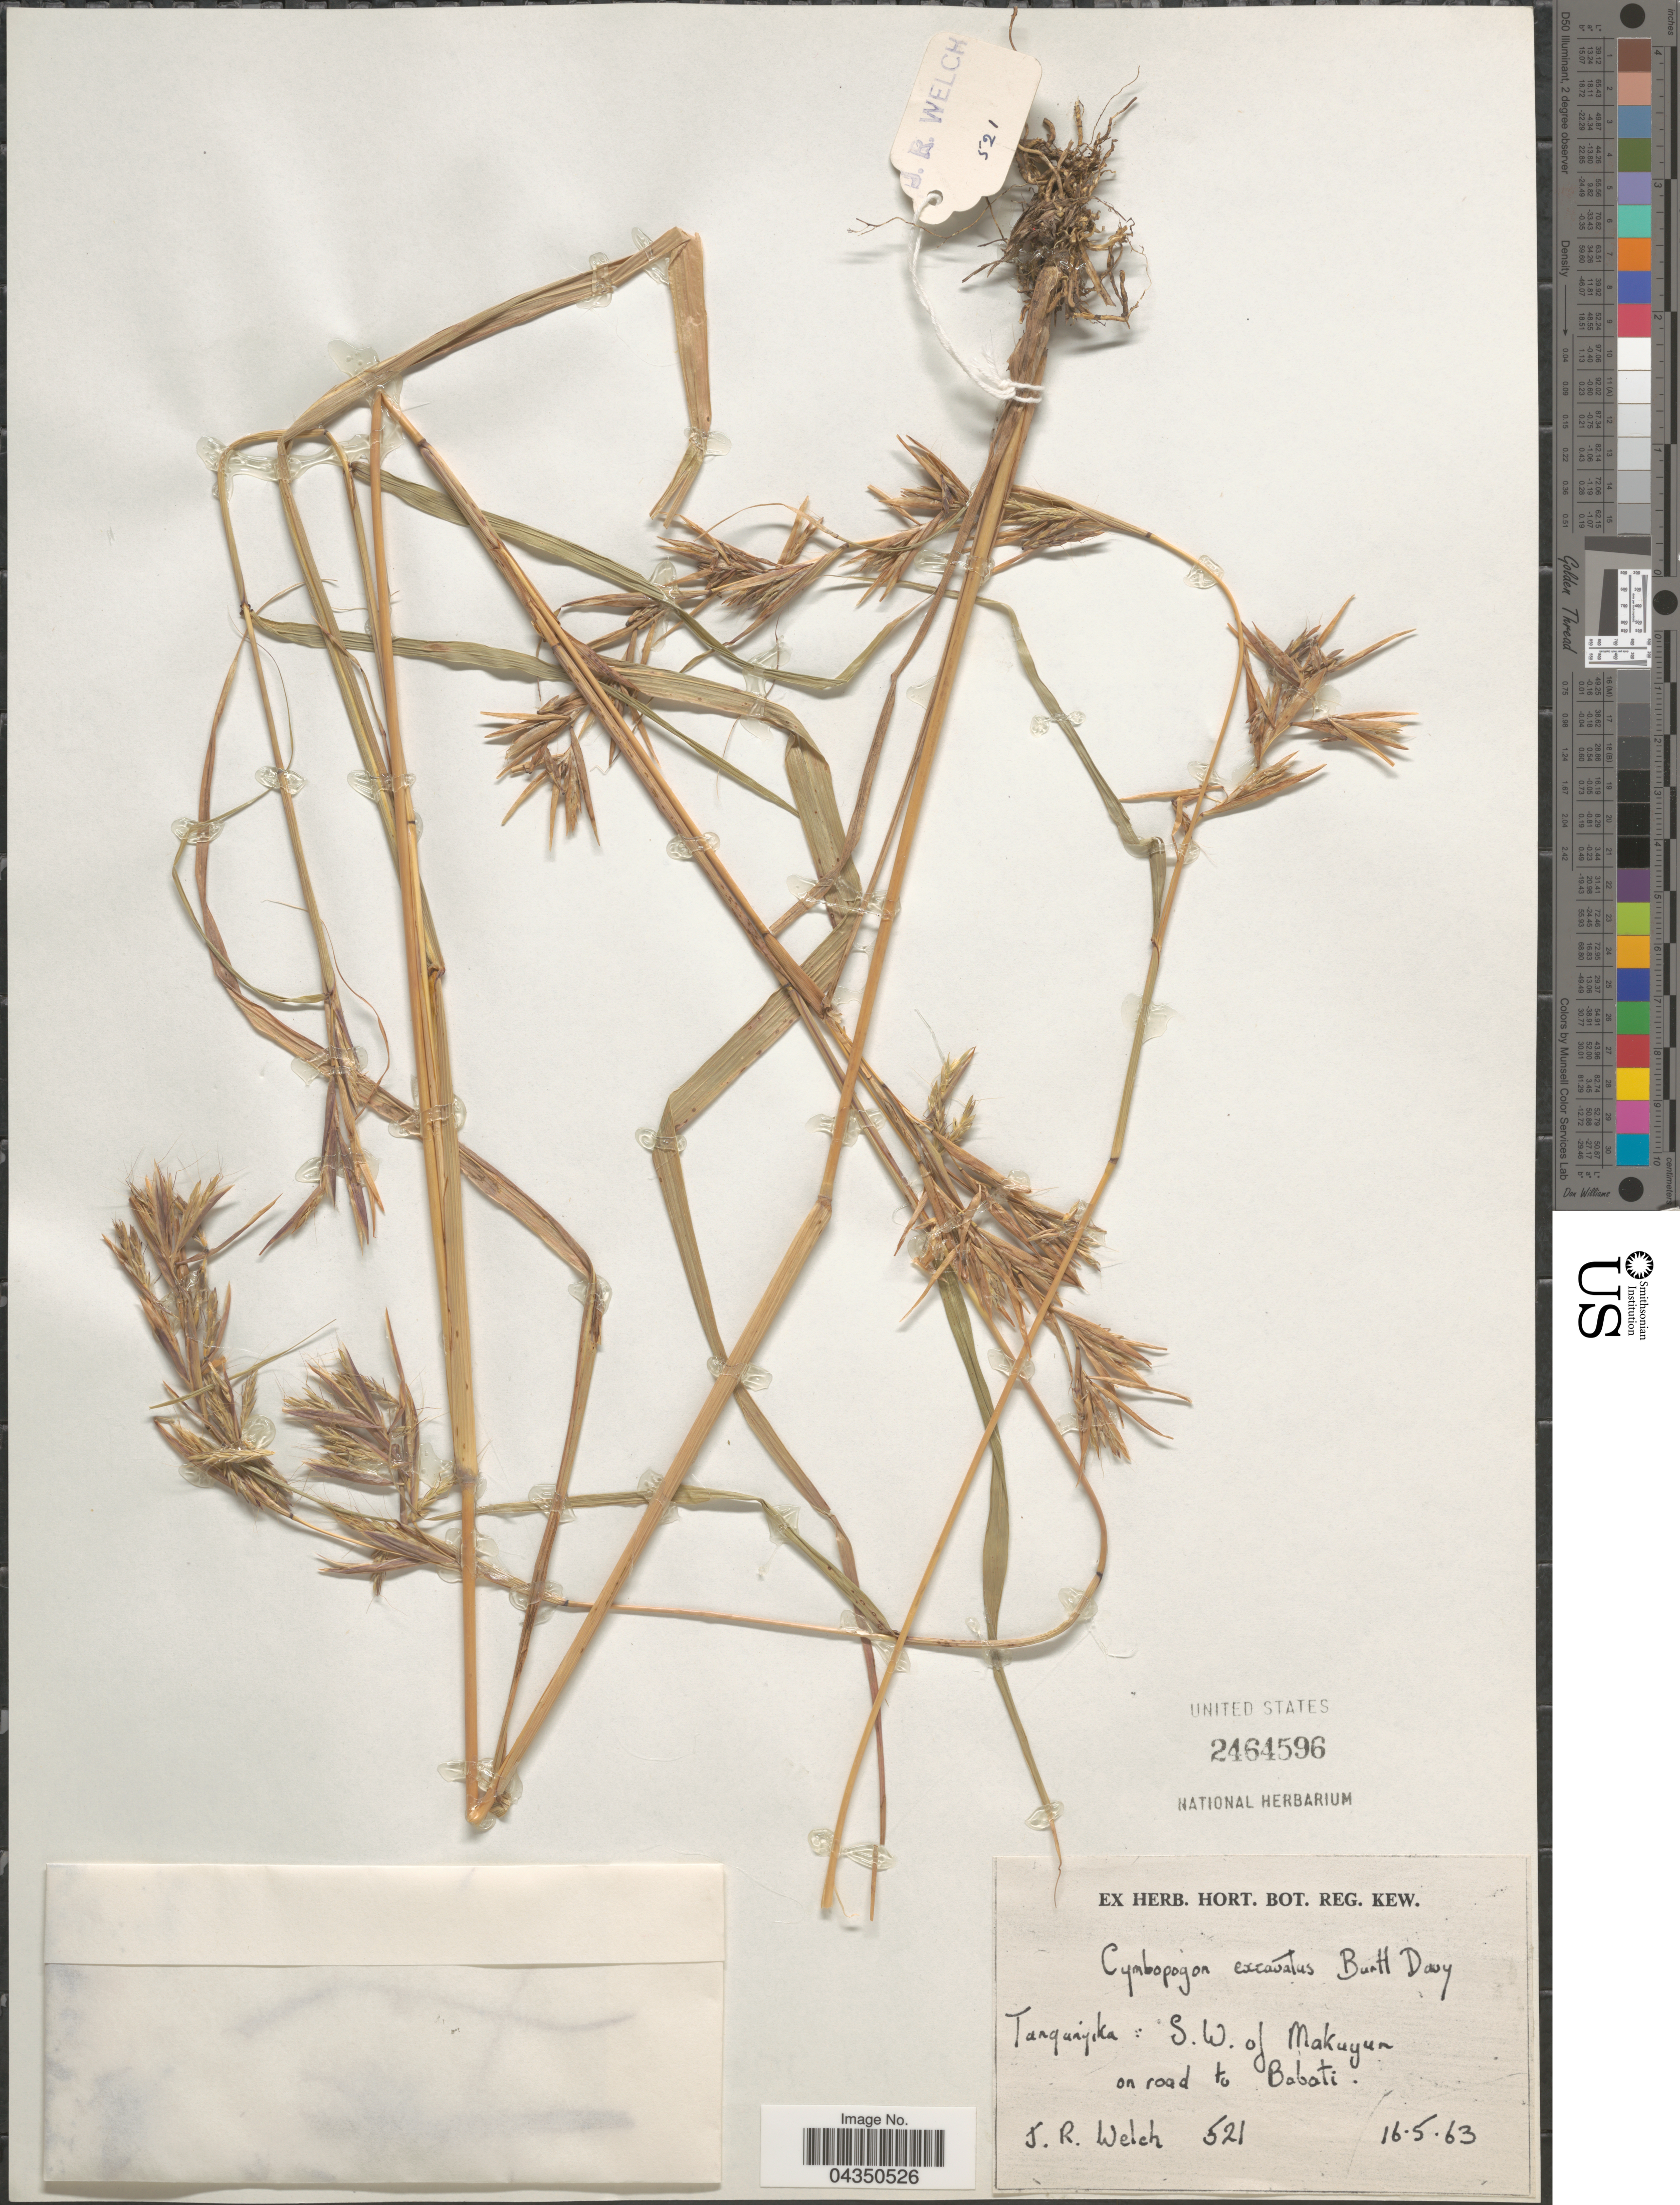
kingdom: Plantae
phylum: Tracheophyta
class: Liliopsida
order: Poales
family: Poaceae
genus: Cymbopogon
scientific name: Cymbopogon caesius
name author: (Nees ex Hook. & Arn.) Stapf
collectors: J. Welch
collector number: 521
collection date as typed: Transcribed d/m/y: 16/5/63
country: Tanzania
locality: Tanganyika: S. W. of Makuyun on road to Babati.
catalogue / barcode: US 2464596